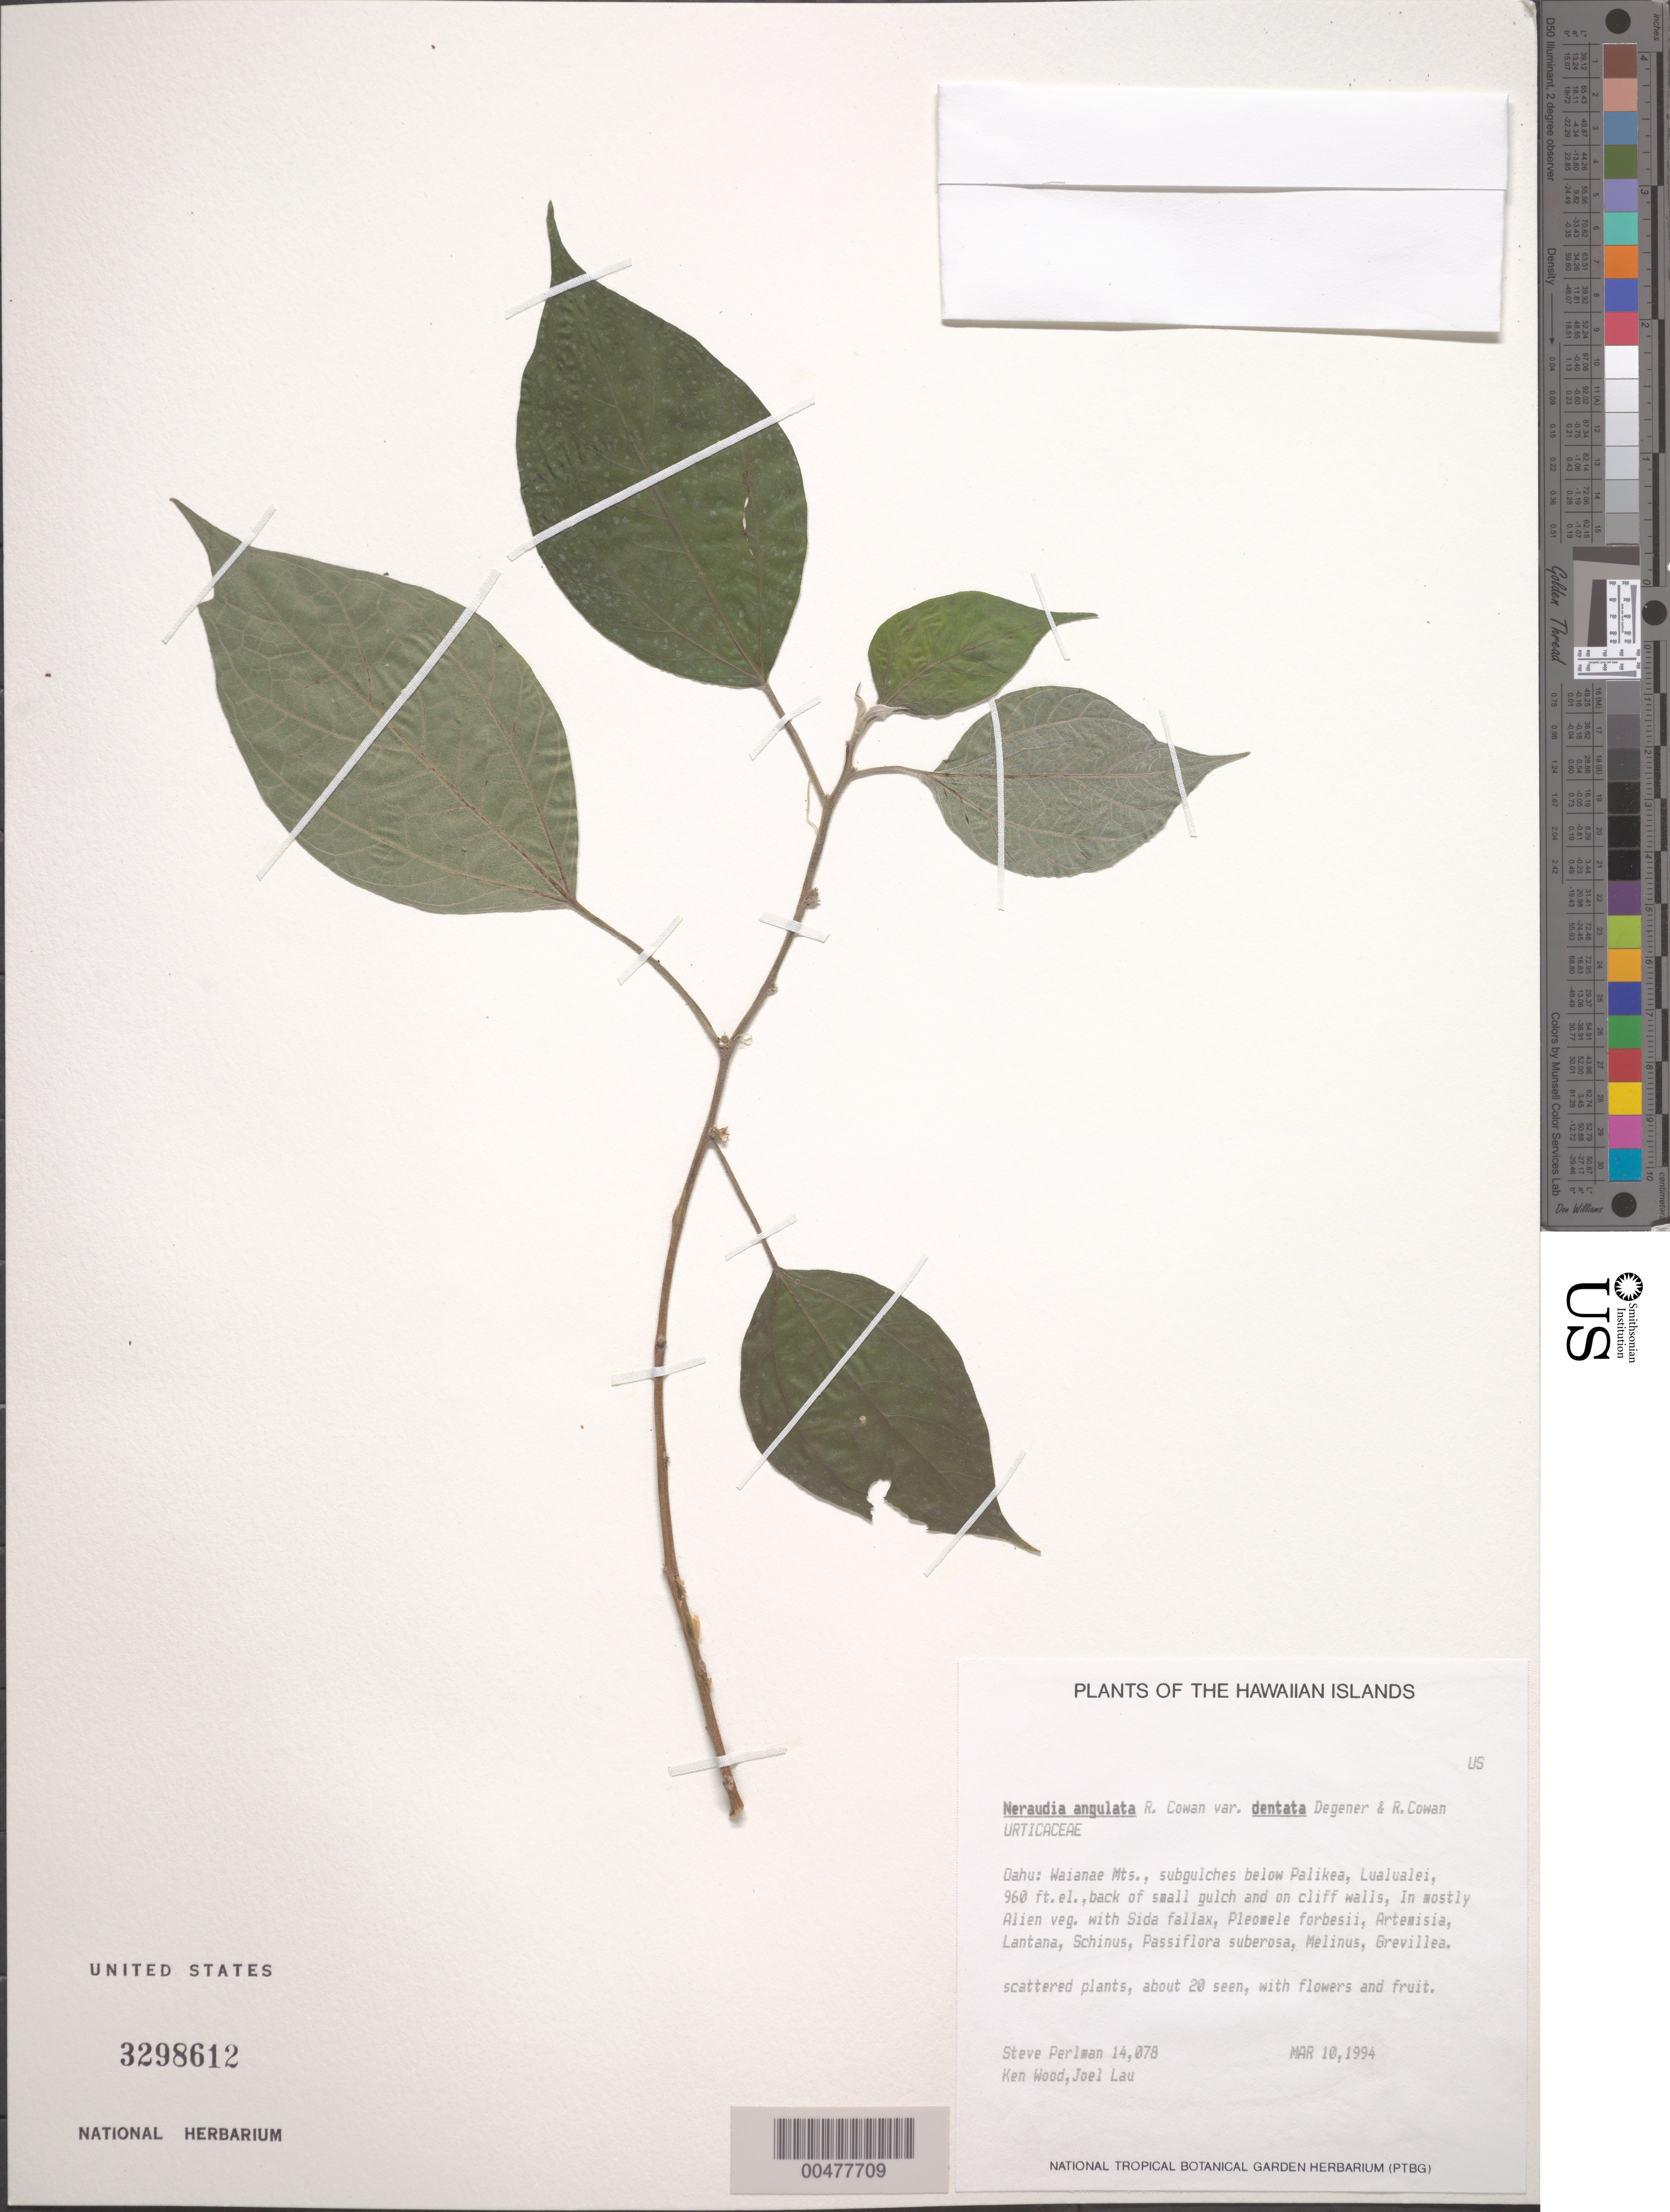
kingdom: Plantae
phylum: Tracheophyta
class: Magnoliopsida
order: Rosales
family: Urticaceae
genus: Neraudia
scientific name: Neraudia angulata var. dentata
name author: R.S. Cowan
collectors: S. P. Perlman, K. Wood & J. Lau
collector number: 14078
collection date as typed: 10 Mar 1994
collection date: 1994-03-10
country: United States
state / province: Hawaii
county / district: Honolulu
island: Oahu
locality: Waianae Mts., subgulches below Palikea, Lualualei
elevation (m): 293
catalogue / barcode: US 3298612